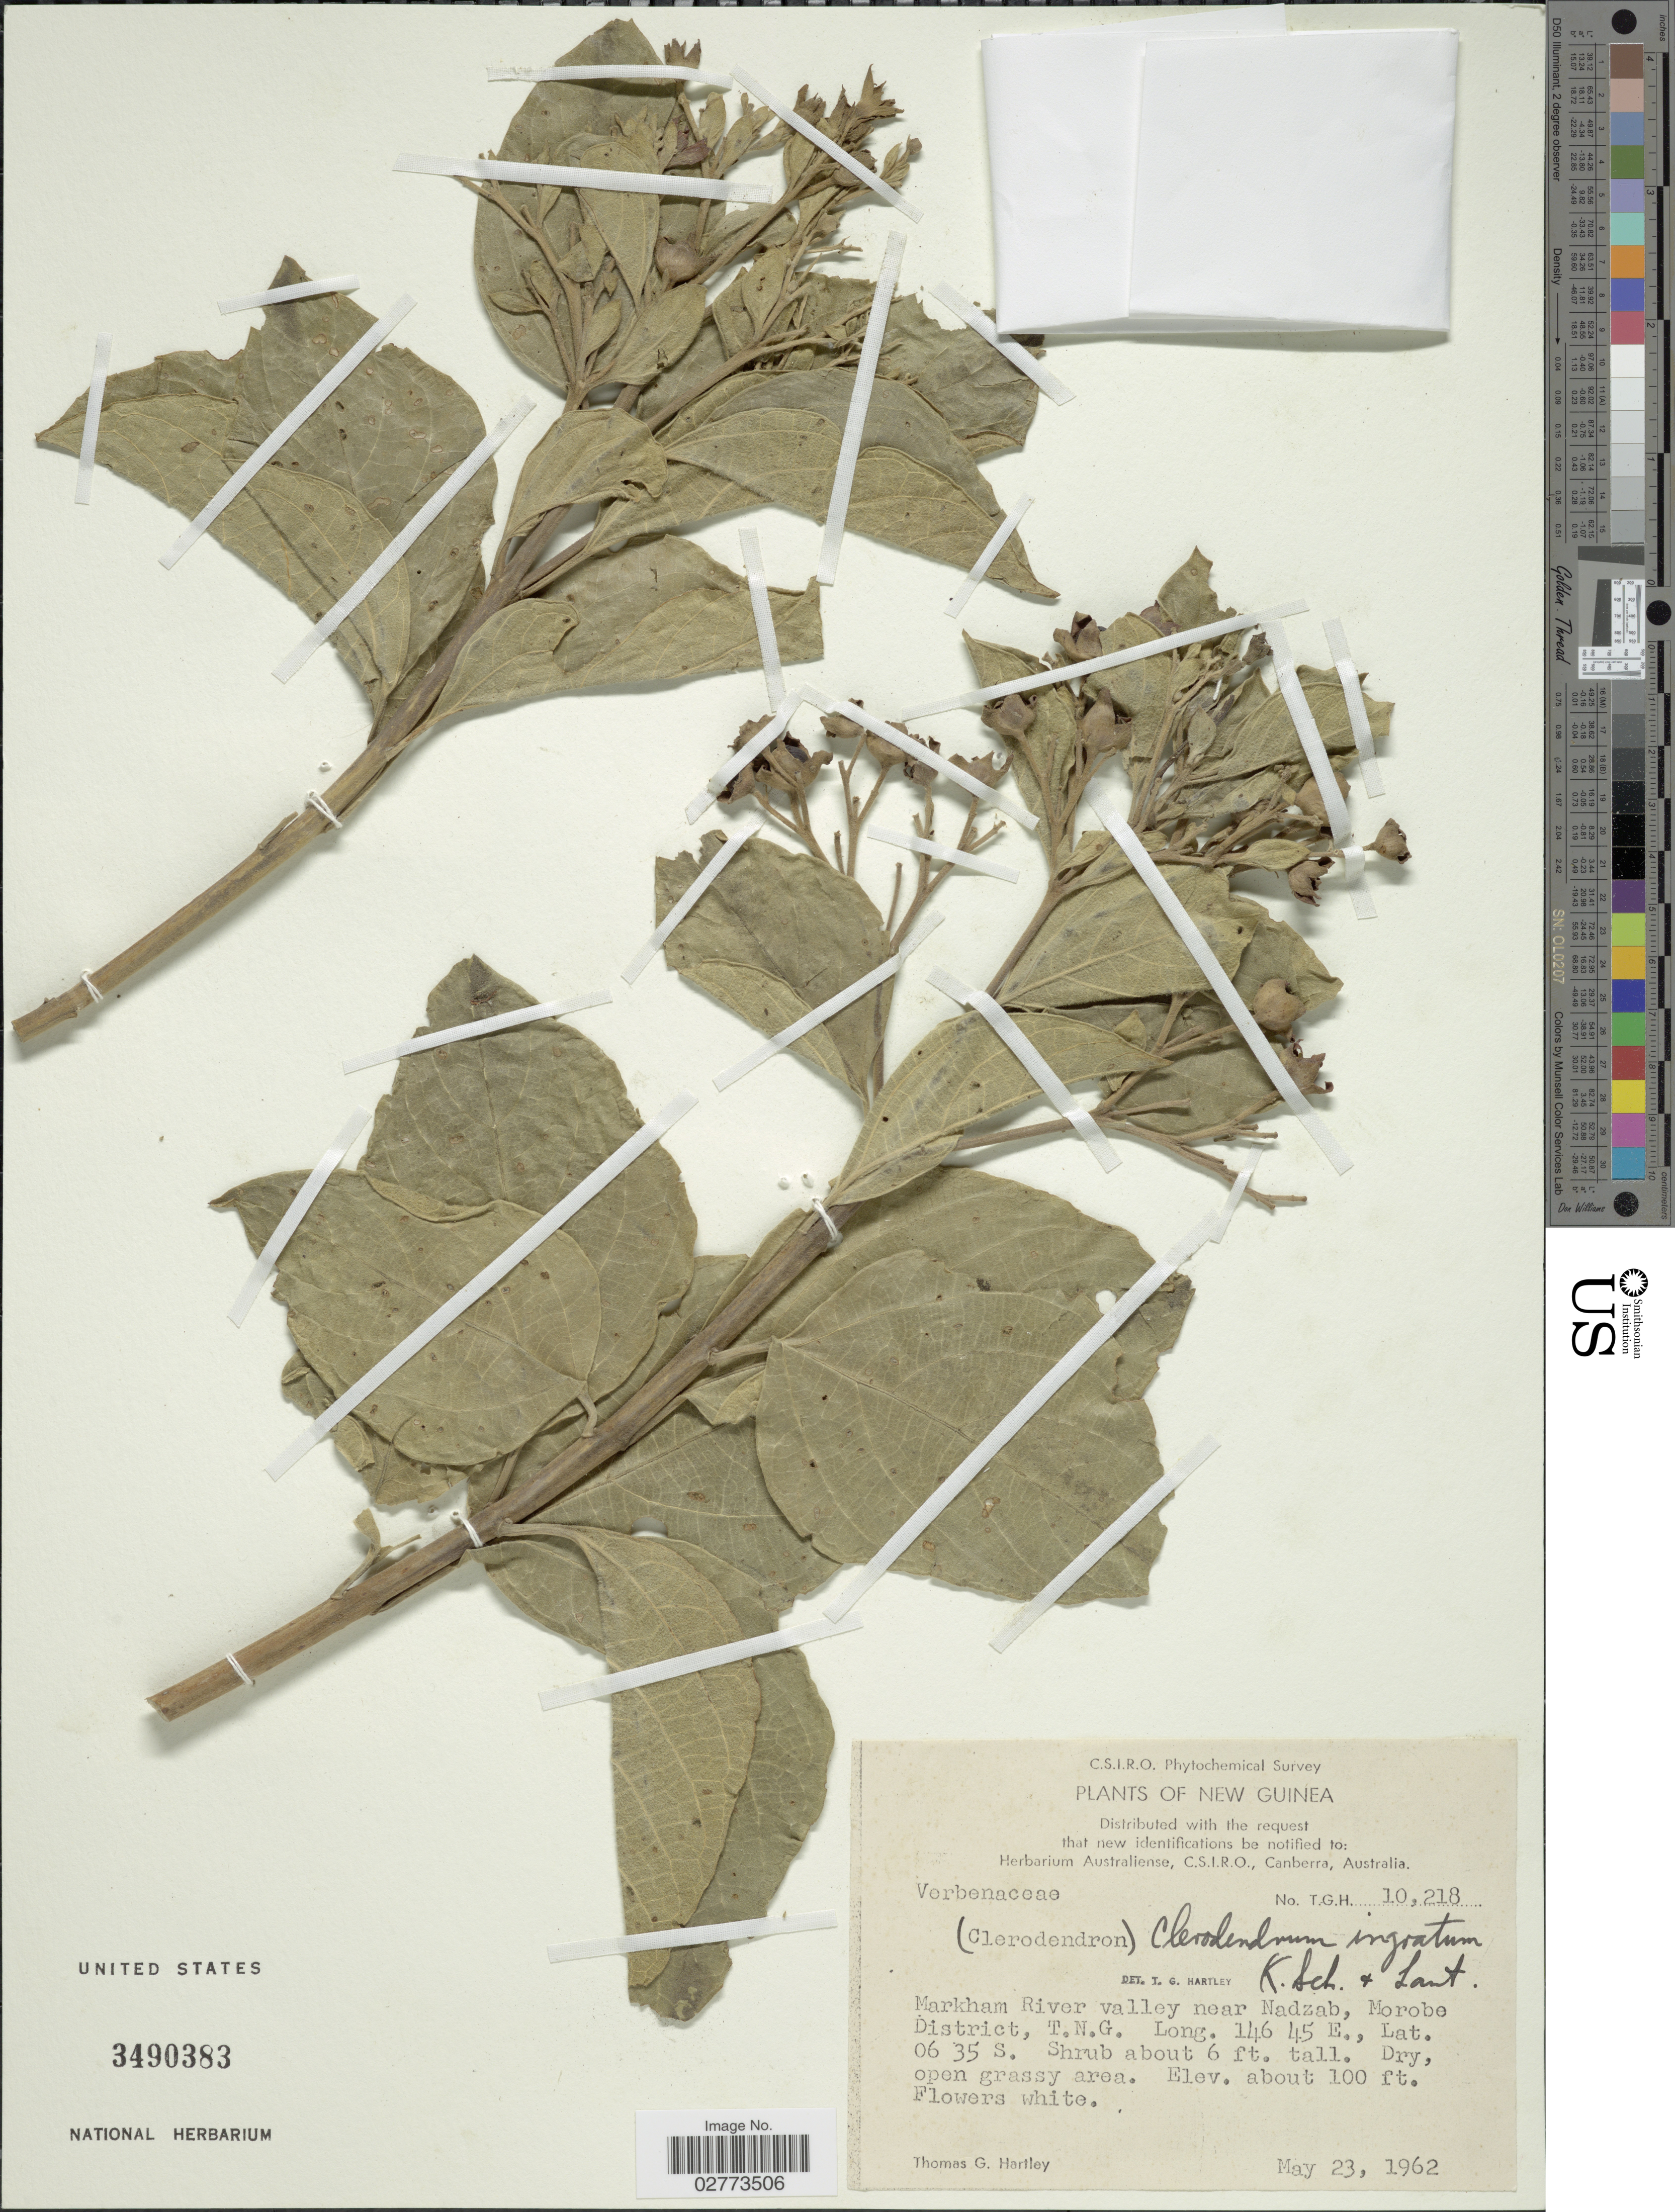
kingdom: Plantae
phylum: Tracheophyta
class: Magnoliopsida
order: Lamiales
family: Lamiaceae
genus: Clerodendrum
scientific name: Clerodendrum ingratum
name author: K. Schum. & Lauterb.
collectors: T. G. Hartley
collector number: T.G.H. 10218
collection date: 1962-05-23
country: Papua New Guinea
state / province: Morobe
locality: New Guinea, Markham River valley near Nadzab, Morobe District, T.N.G.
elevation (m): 30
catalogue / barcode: US 3490383